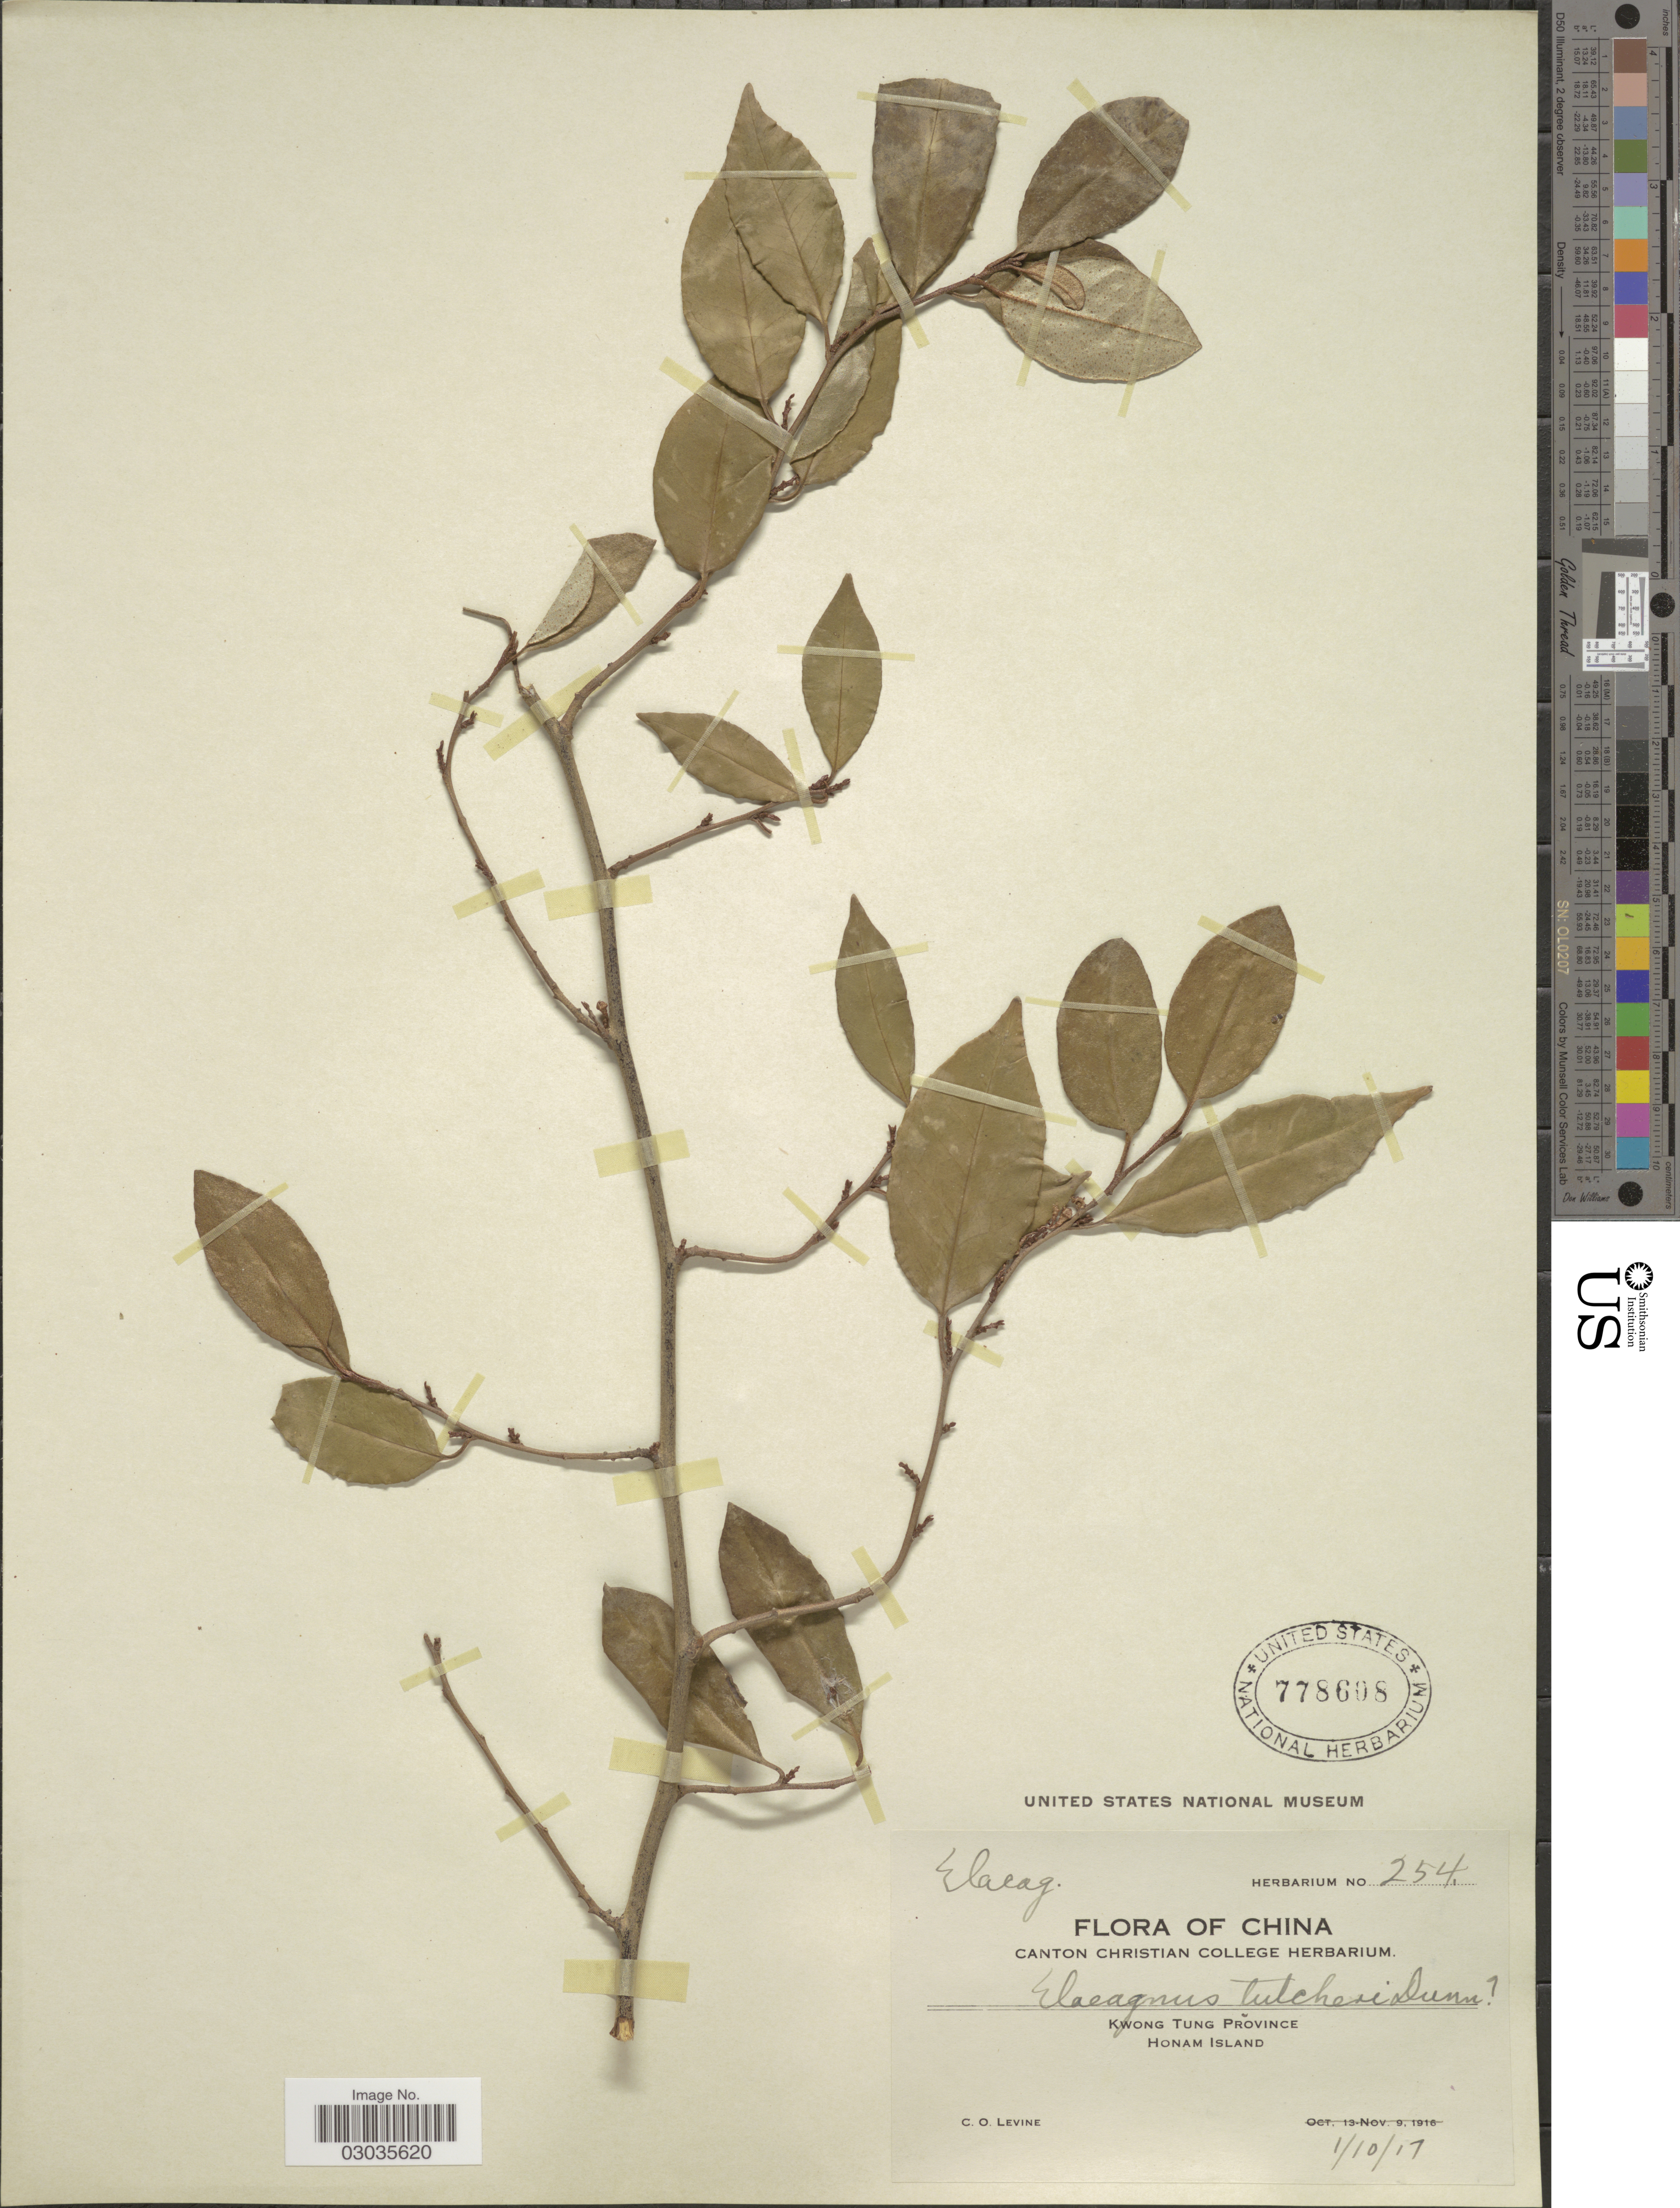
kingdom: Plantae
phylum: Tracheophyta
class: Magnoliopsida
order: Rosales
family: Elaeagnaceae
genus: Elaeagnus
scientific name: Elaeagnus tutcheri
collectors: C. O. Levine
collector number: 254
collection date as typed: Transcribed d/m/y: 1/10/17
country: China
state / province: Guangdong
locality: Kwong Tung Province. Honam Island.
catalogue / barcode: US 778608